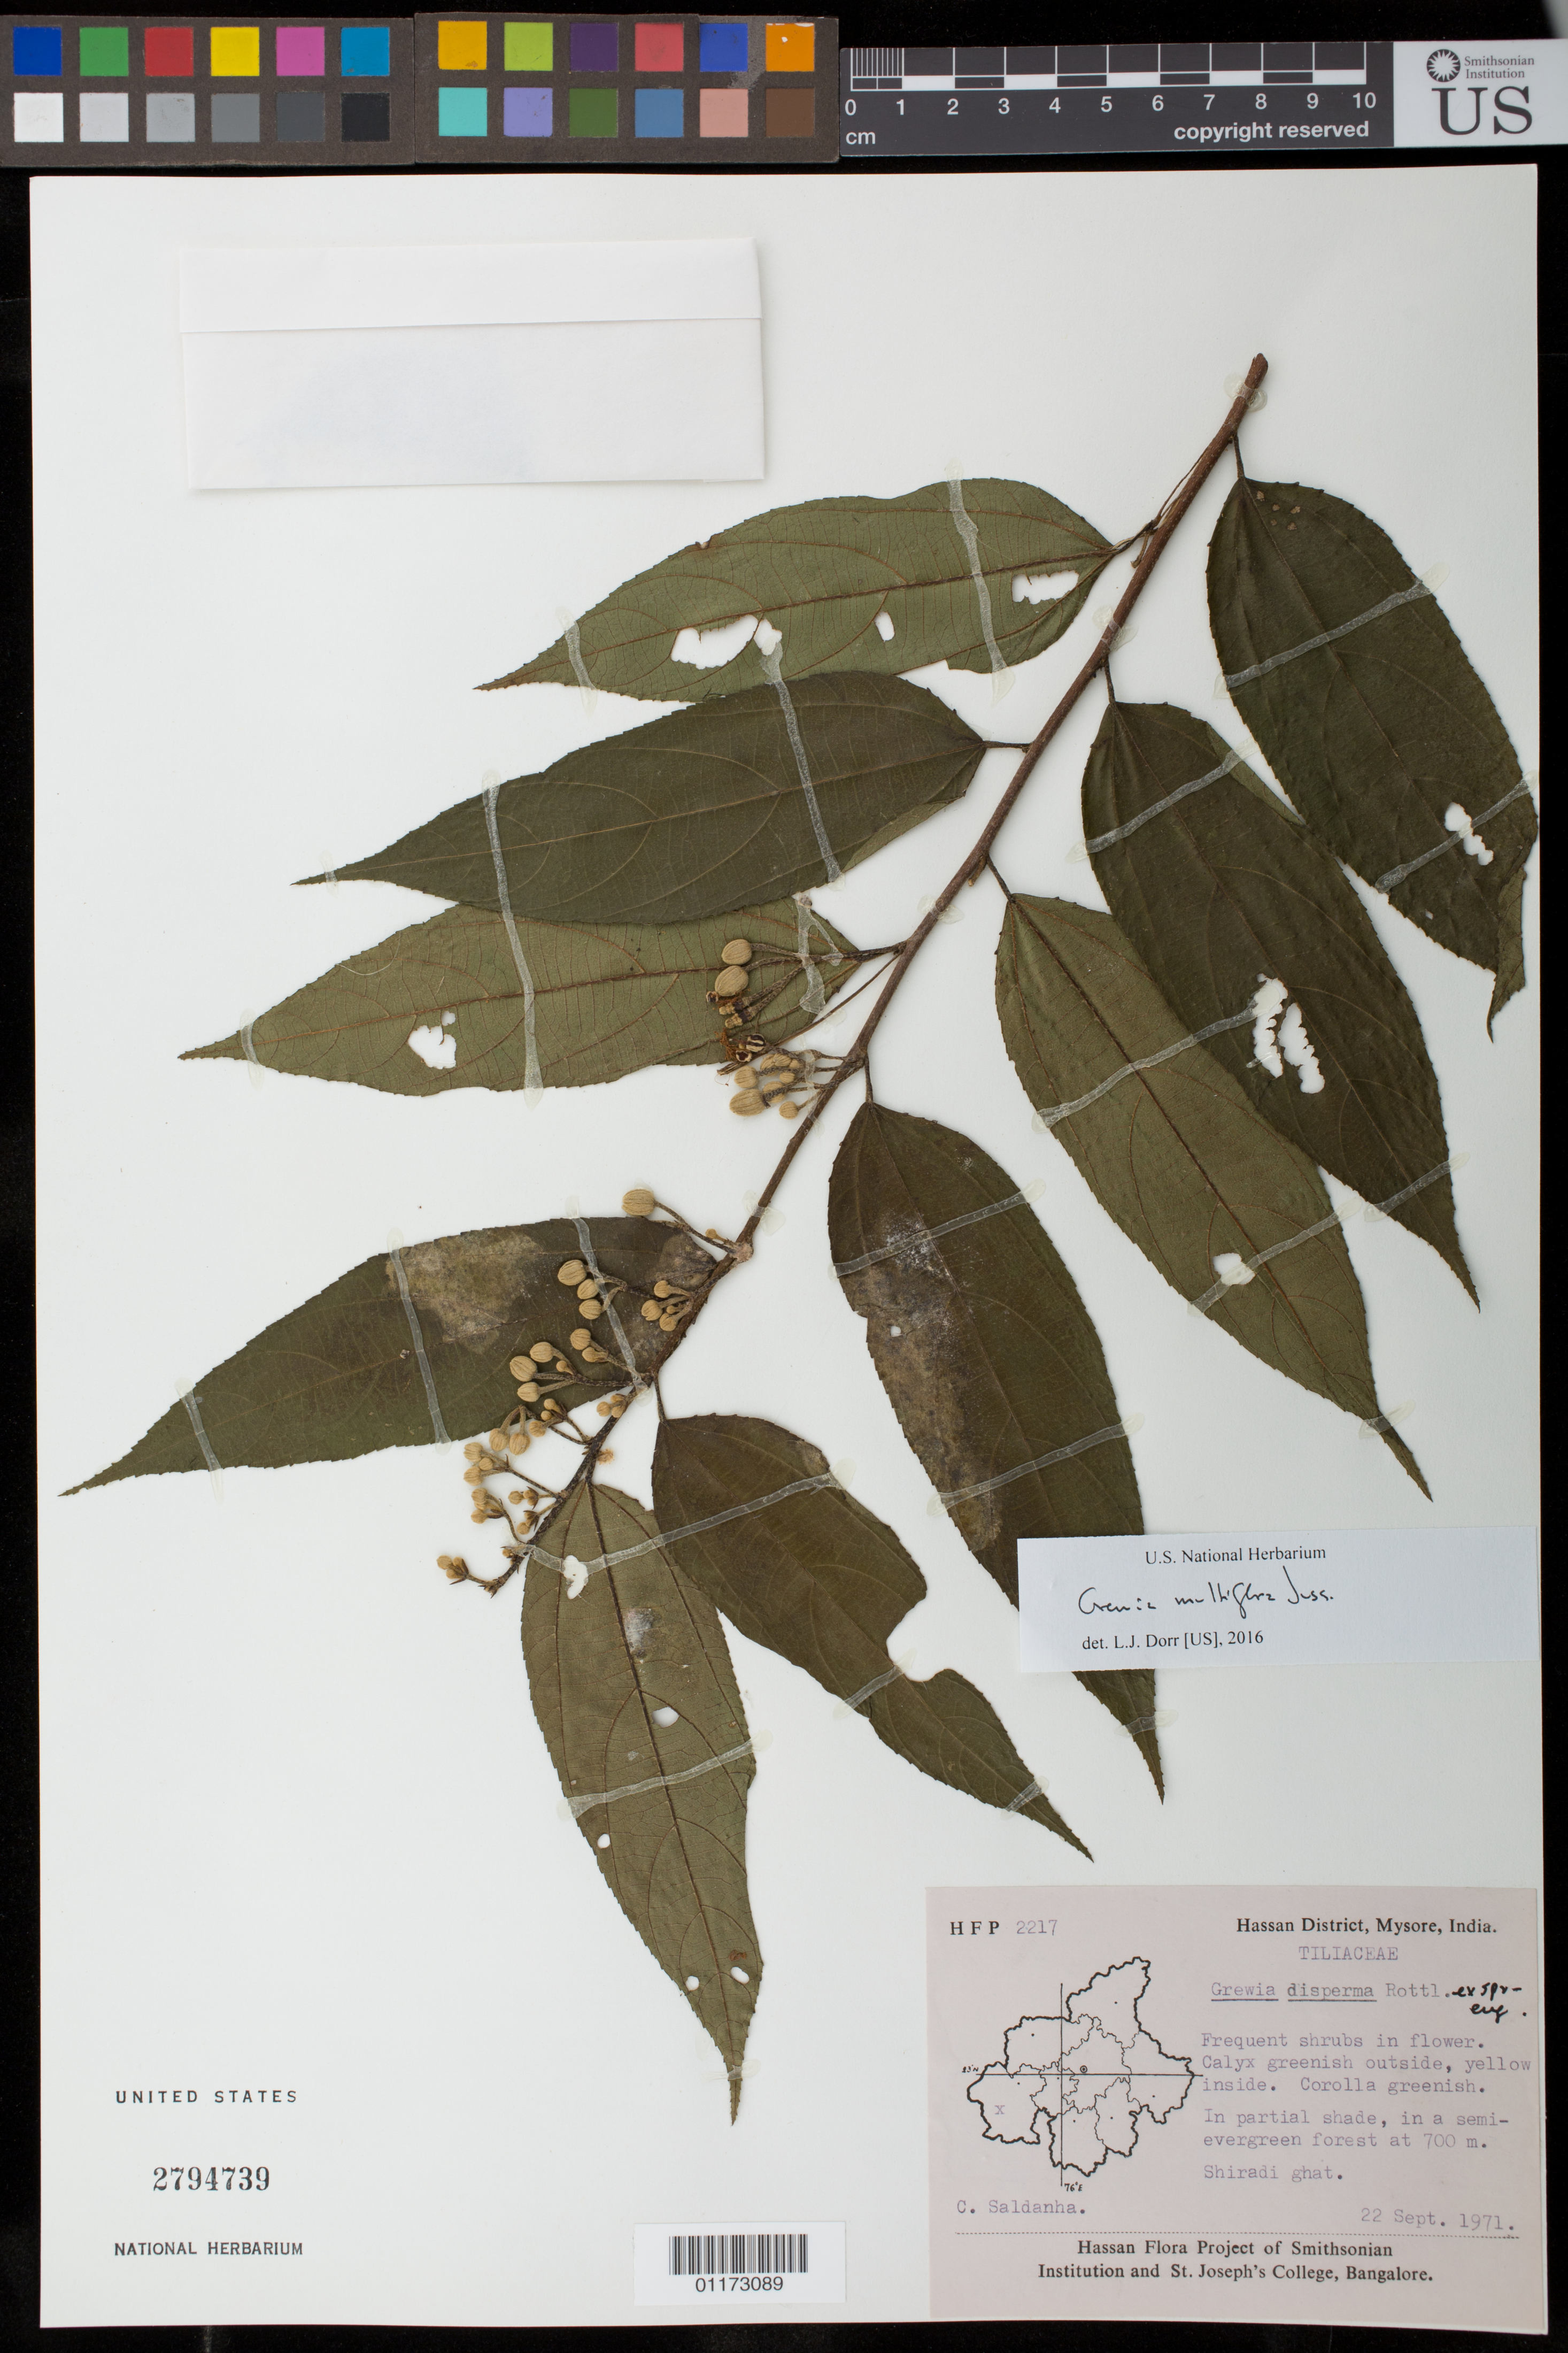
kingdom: Plantae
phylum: Tracheophyta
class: Magnoliopsida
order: Malvales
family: Malvaceae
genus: Grewia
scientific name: Grewia multiflora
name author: Juss.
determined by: Dorr, L. J., (BOT), Smithsonian Institution - National Museum of Natural History (UNITED STATES)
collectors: C. J. Saldanha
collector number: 2217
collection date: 1971-09-22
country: India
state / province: Karnataka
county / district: Mysore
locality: Shiradi ghat.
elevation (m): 700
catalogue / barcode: US 2794739